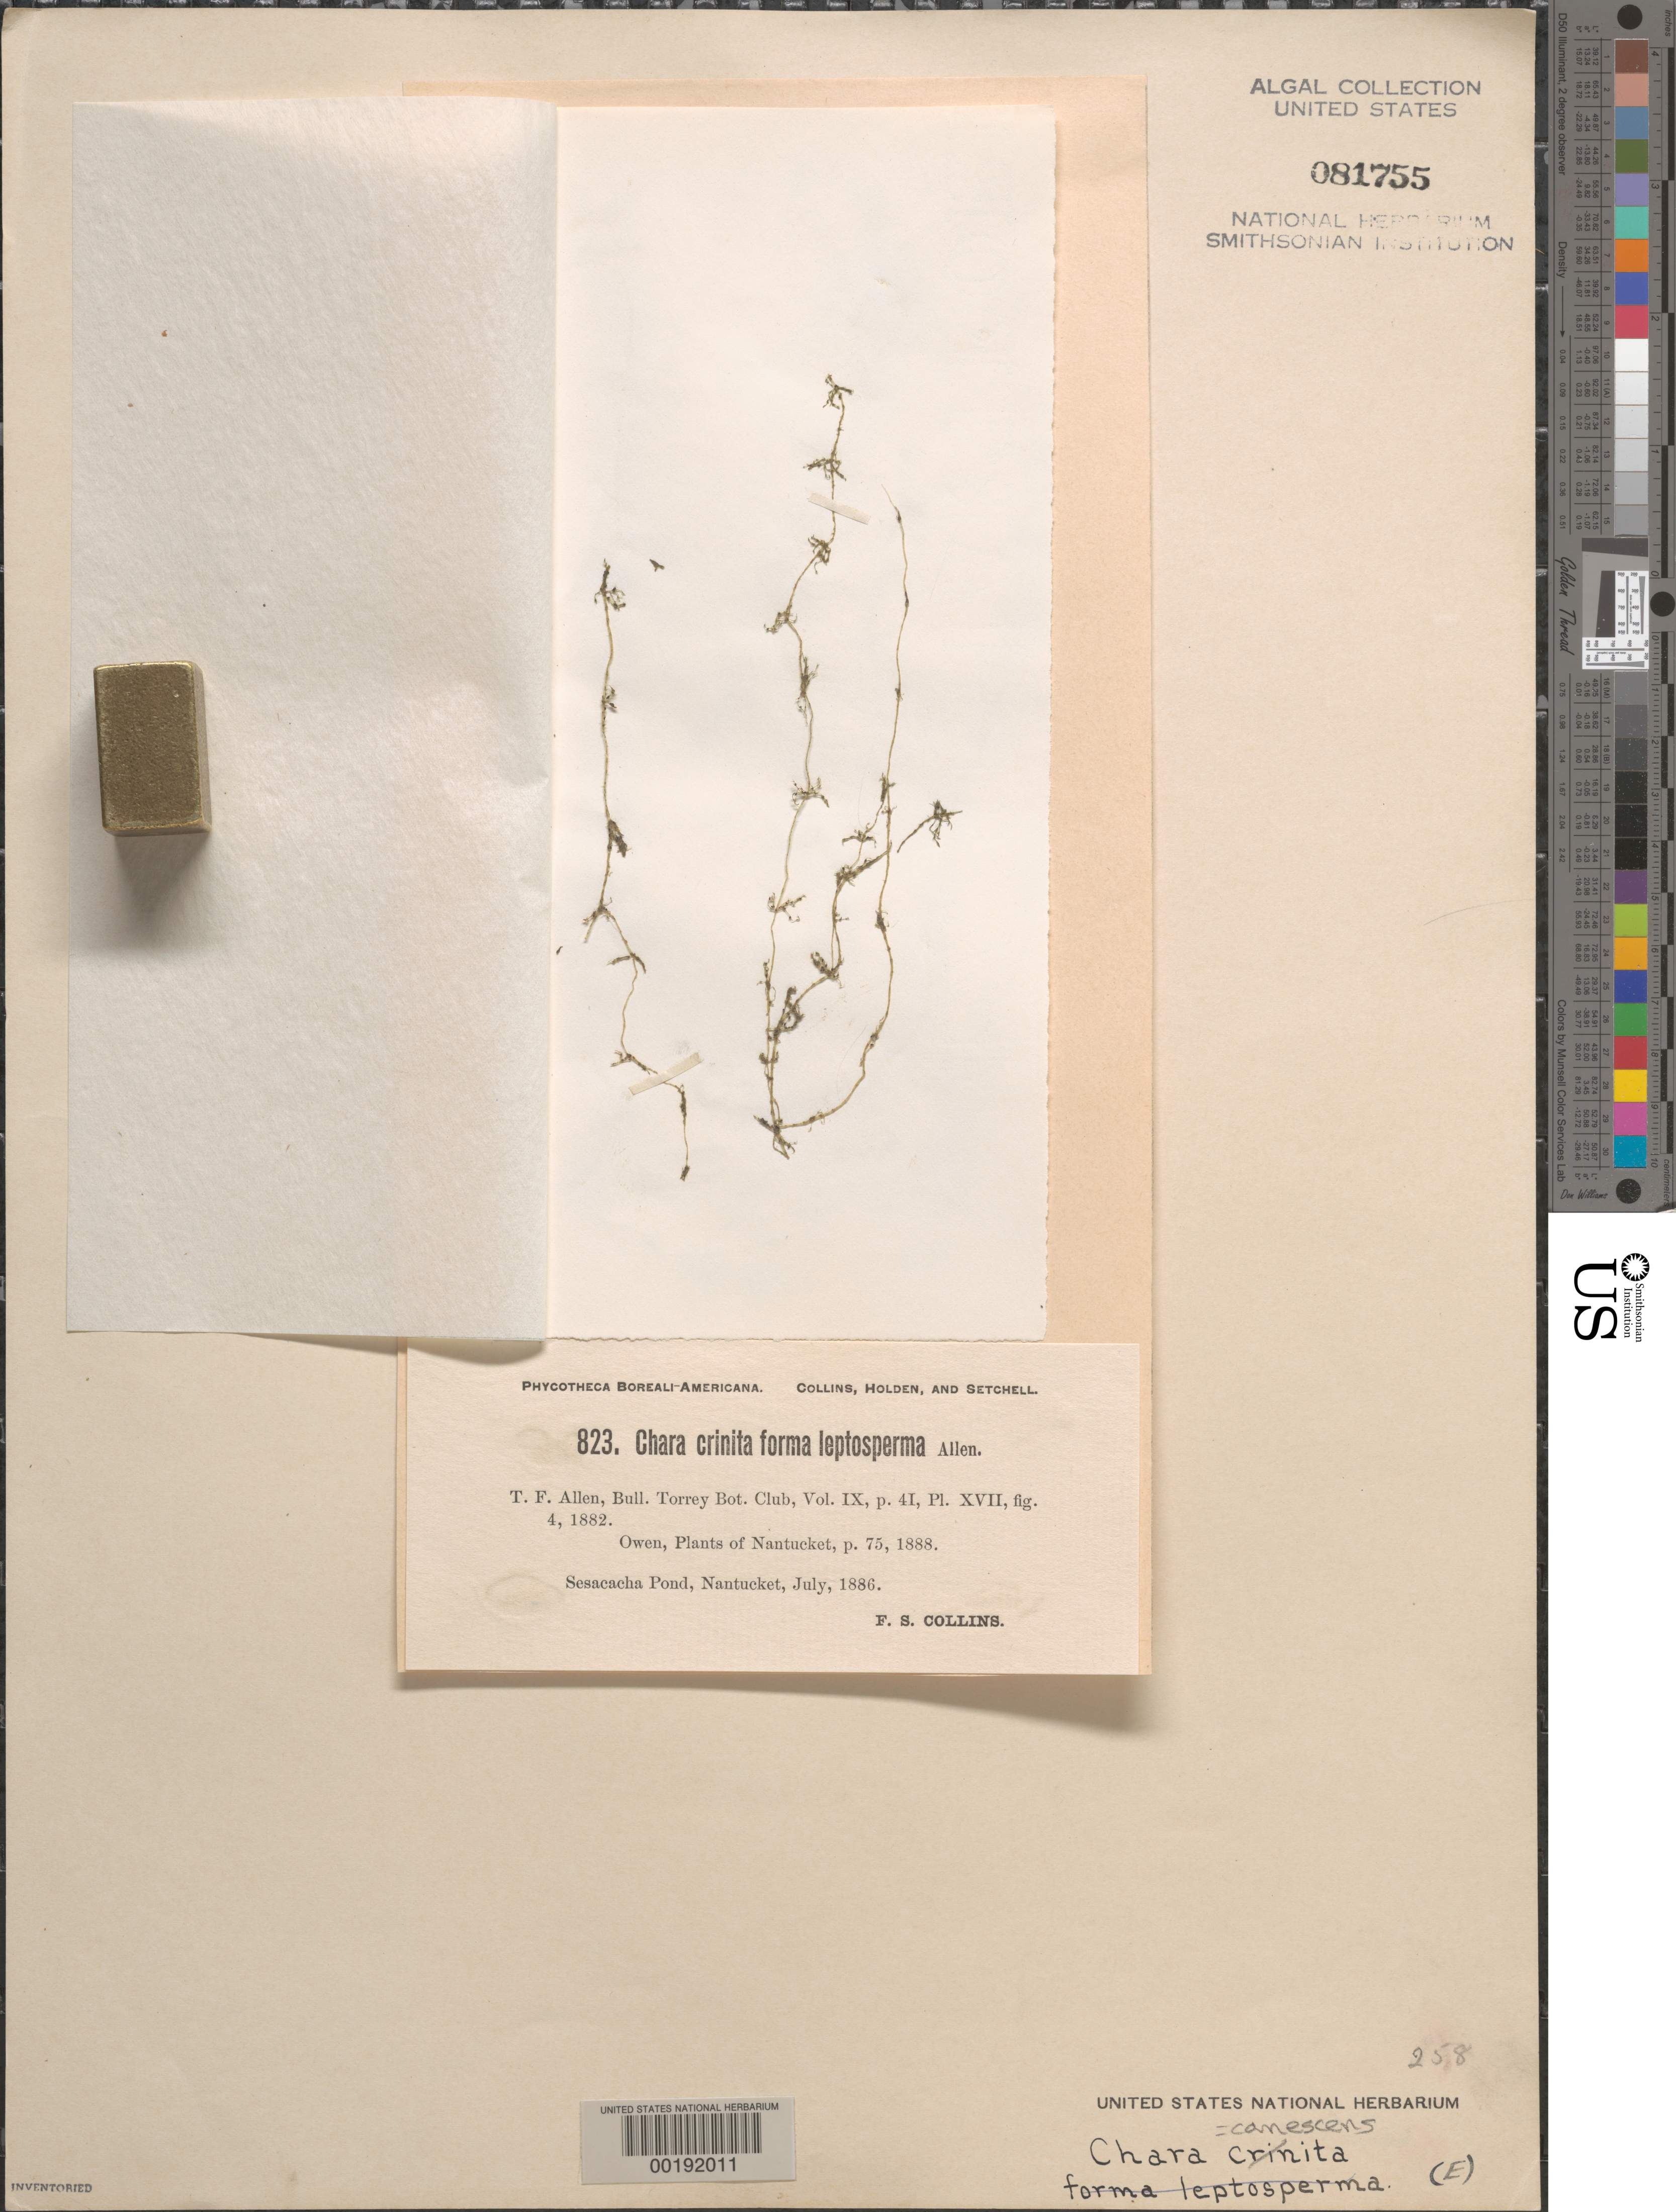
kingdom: Plantae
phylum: Charophyta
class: Charophyceae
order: Charales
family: Characeae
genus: Chara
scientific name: Chara canescens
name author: Loisel.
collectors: F. Collins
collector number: PB-A 823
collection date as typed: Jul 1886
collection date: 1886-07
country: United States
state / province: Massachusetts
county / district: Nantucket County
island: Nantucket Island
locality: Sesacacha Pond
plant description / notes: Collins, Holden & Setchell, Phycotheca Boreali-Americana, as Chara crinita f. leptosperma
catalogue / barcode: US 81755